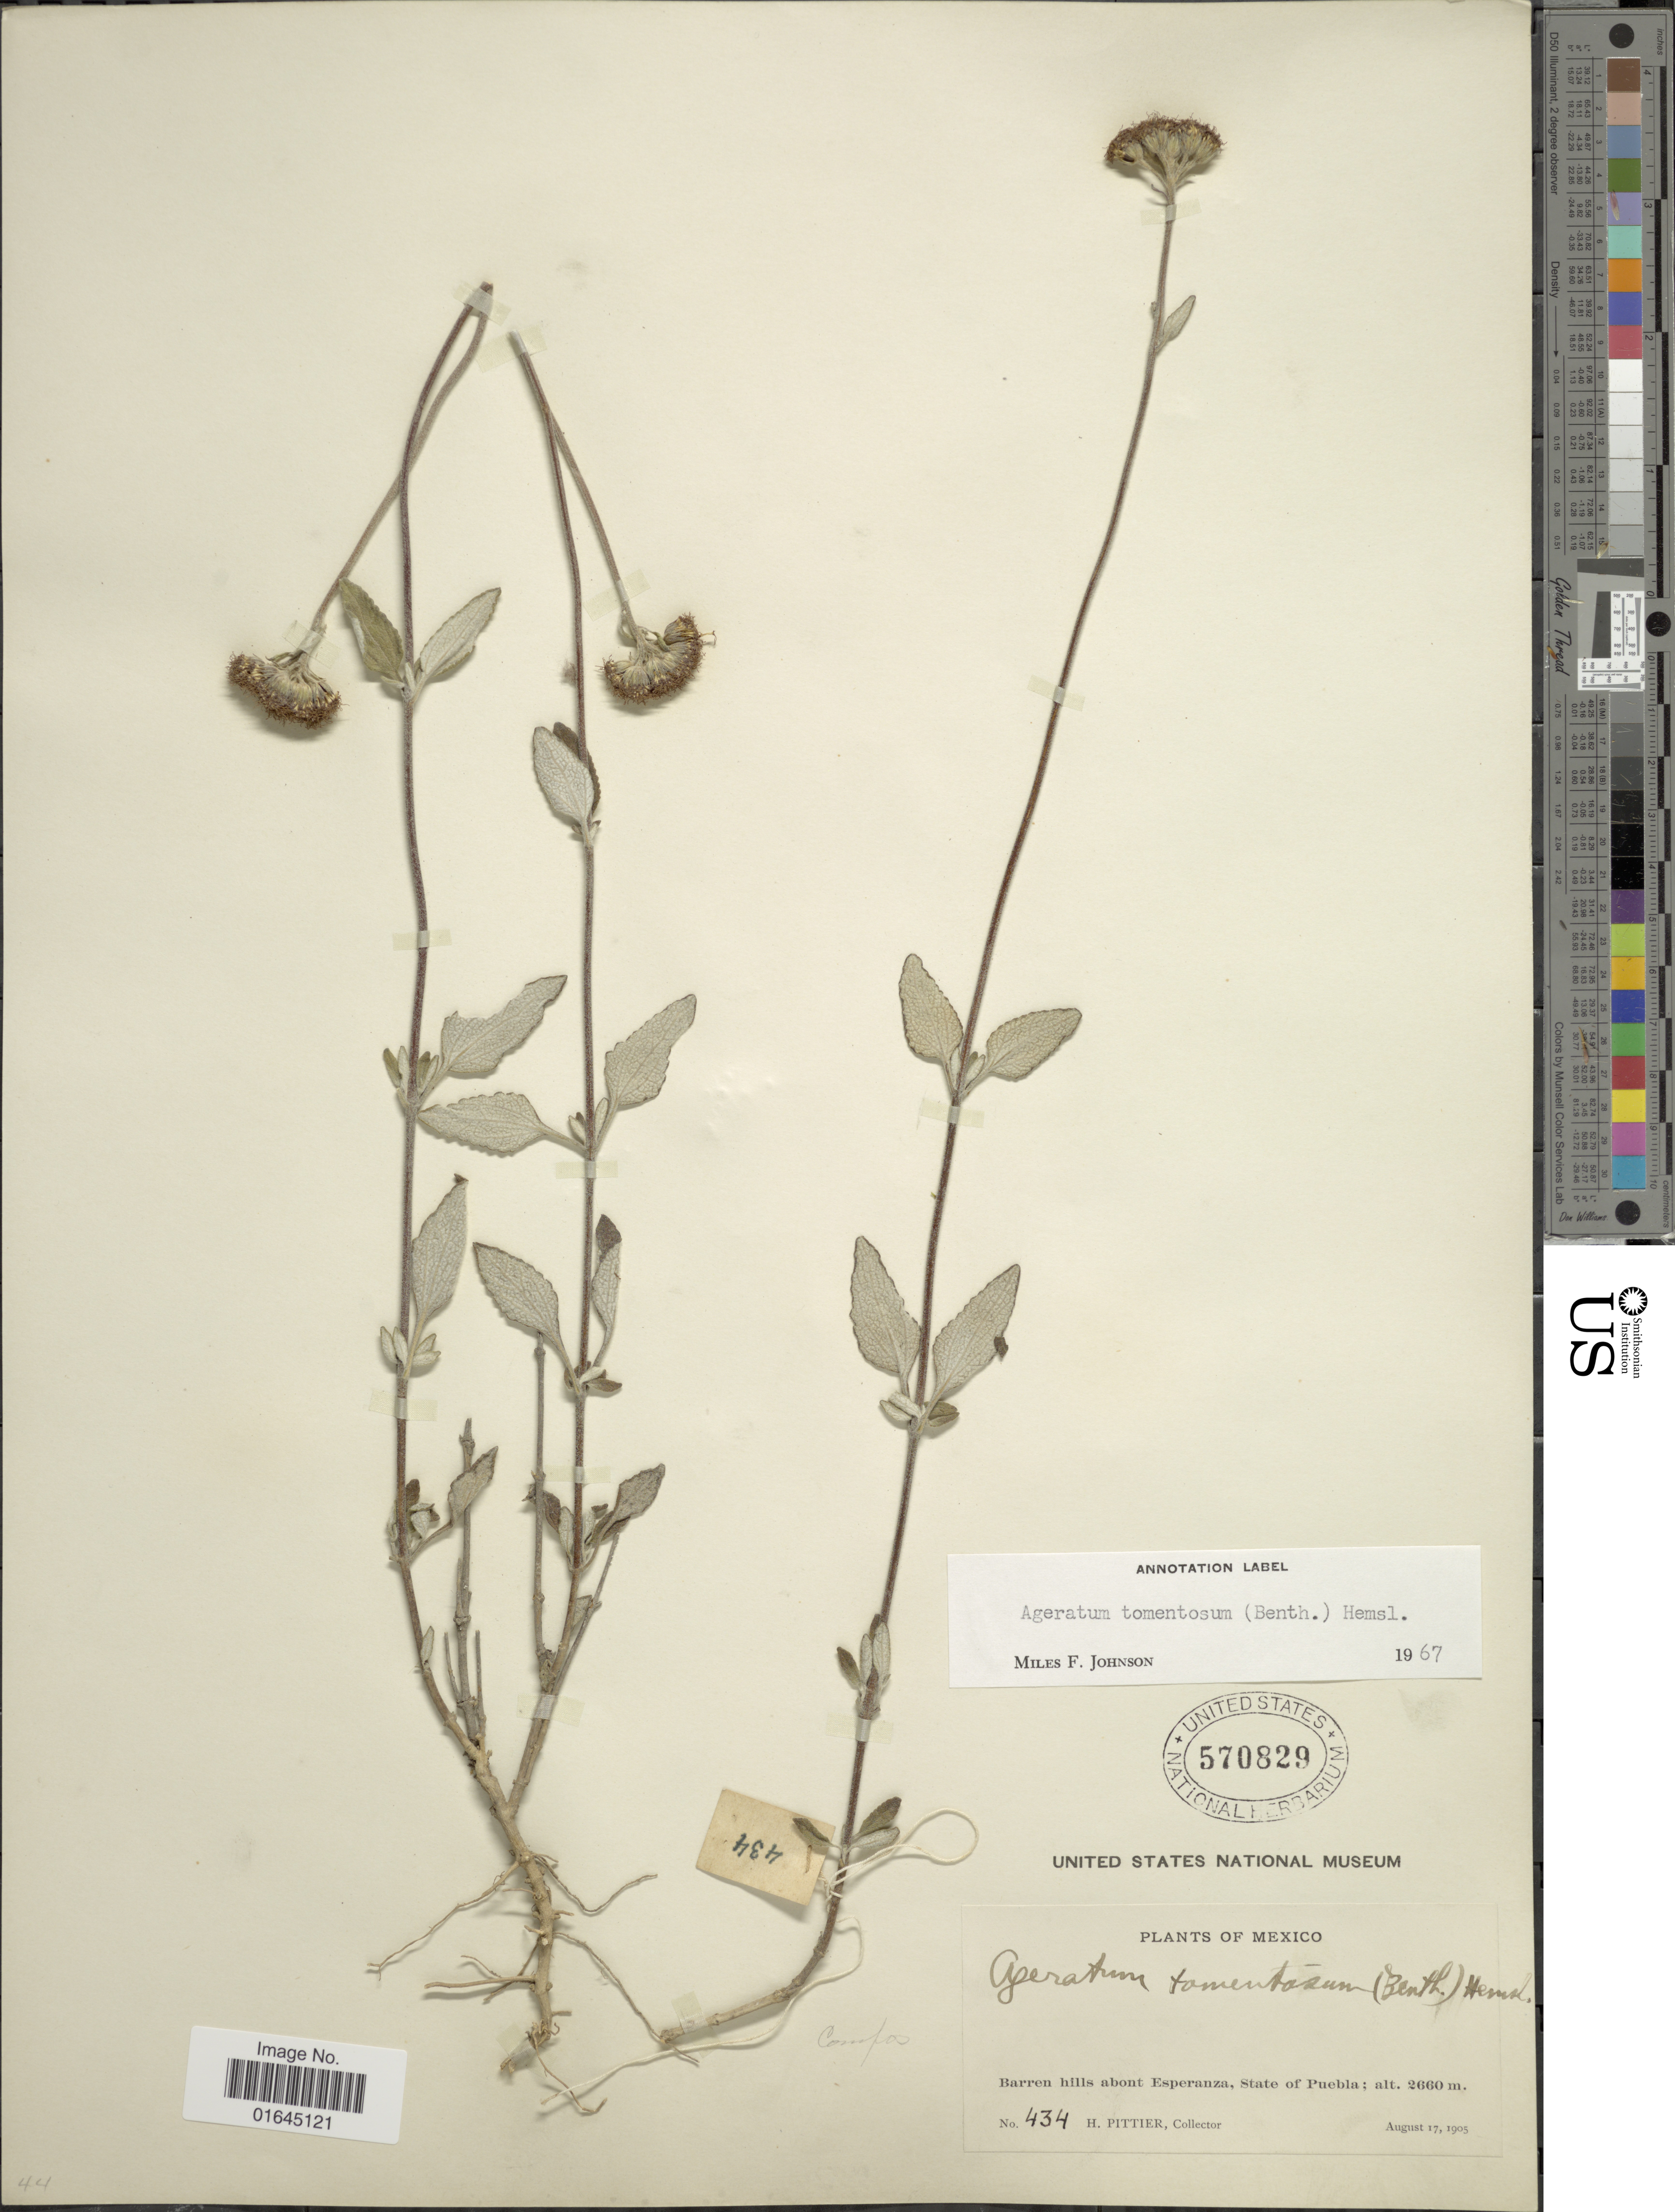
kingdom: Plantae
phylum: Tracheophyta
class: Magnoliopsida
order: Asterales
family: Asteraceae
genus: Ageratum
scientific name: Ageratum tehuacanum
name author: R.M. King & H. Rob.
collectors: H. F. Pittier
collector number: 434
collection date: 1905-08-17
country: Mexico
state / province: Puebla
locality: Barrens Hill abont Esperanza.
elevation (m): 2660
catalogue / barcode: US 570829